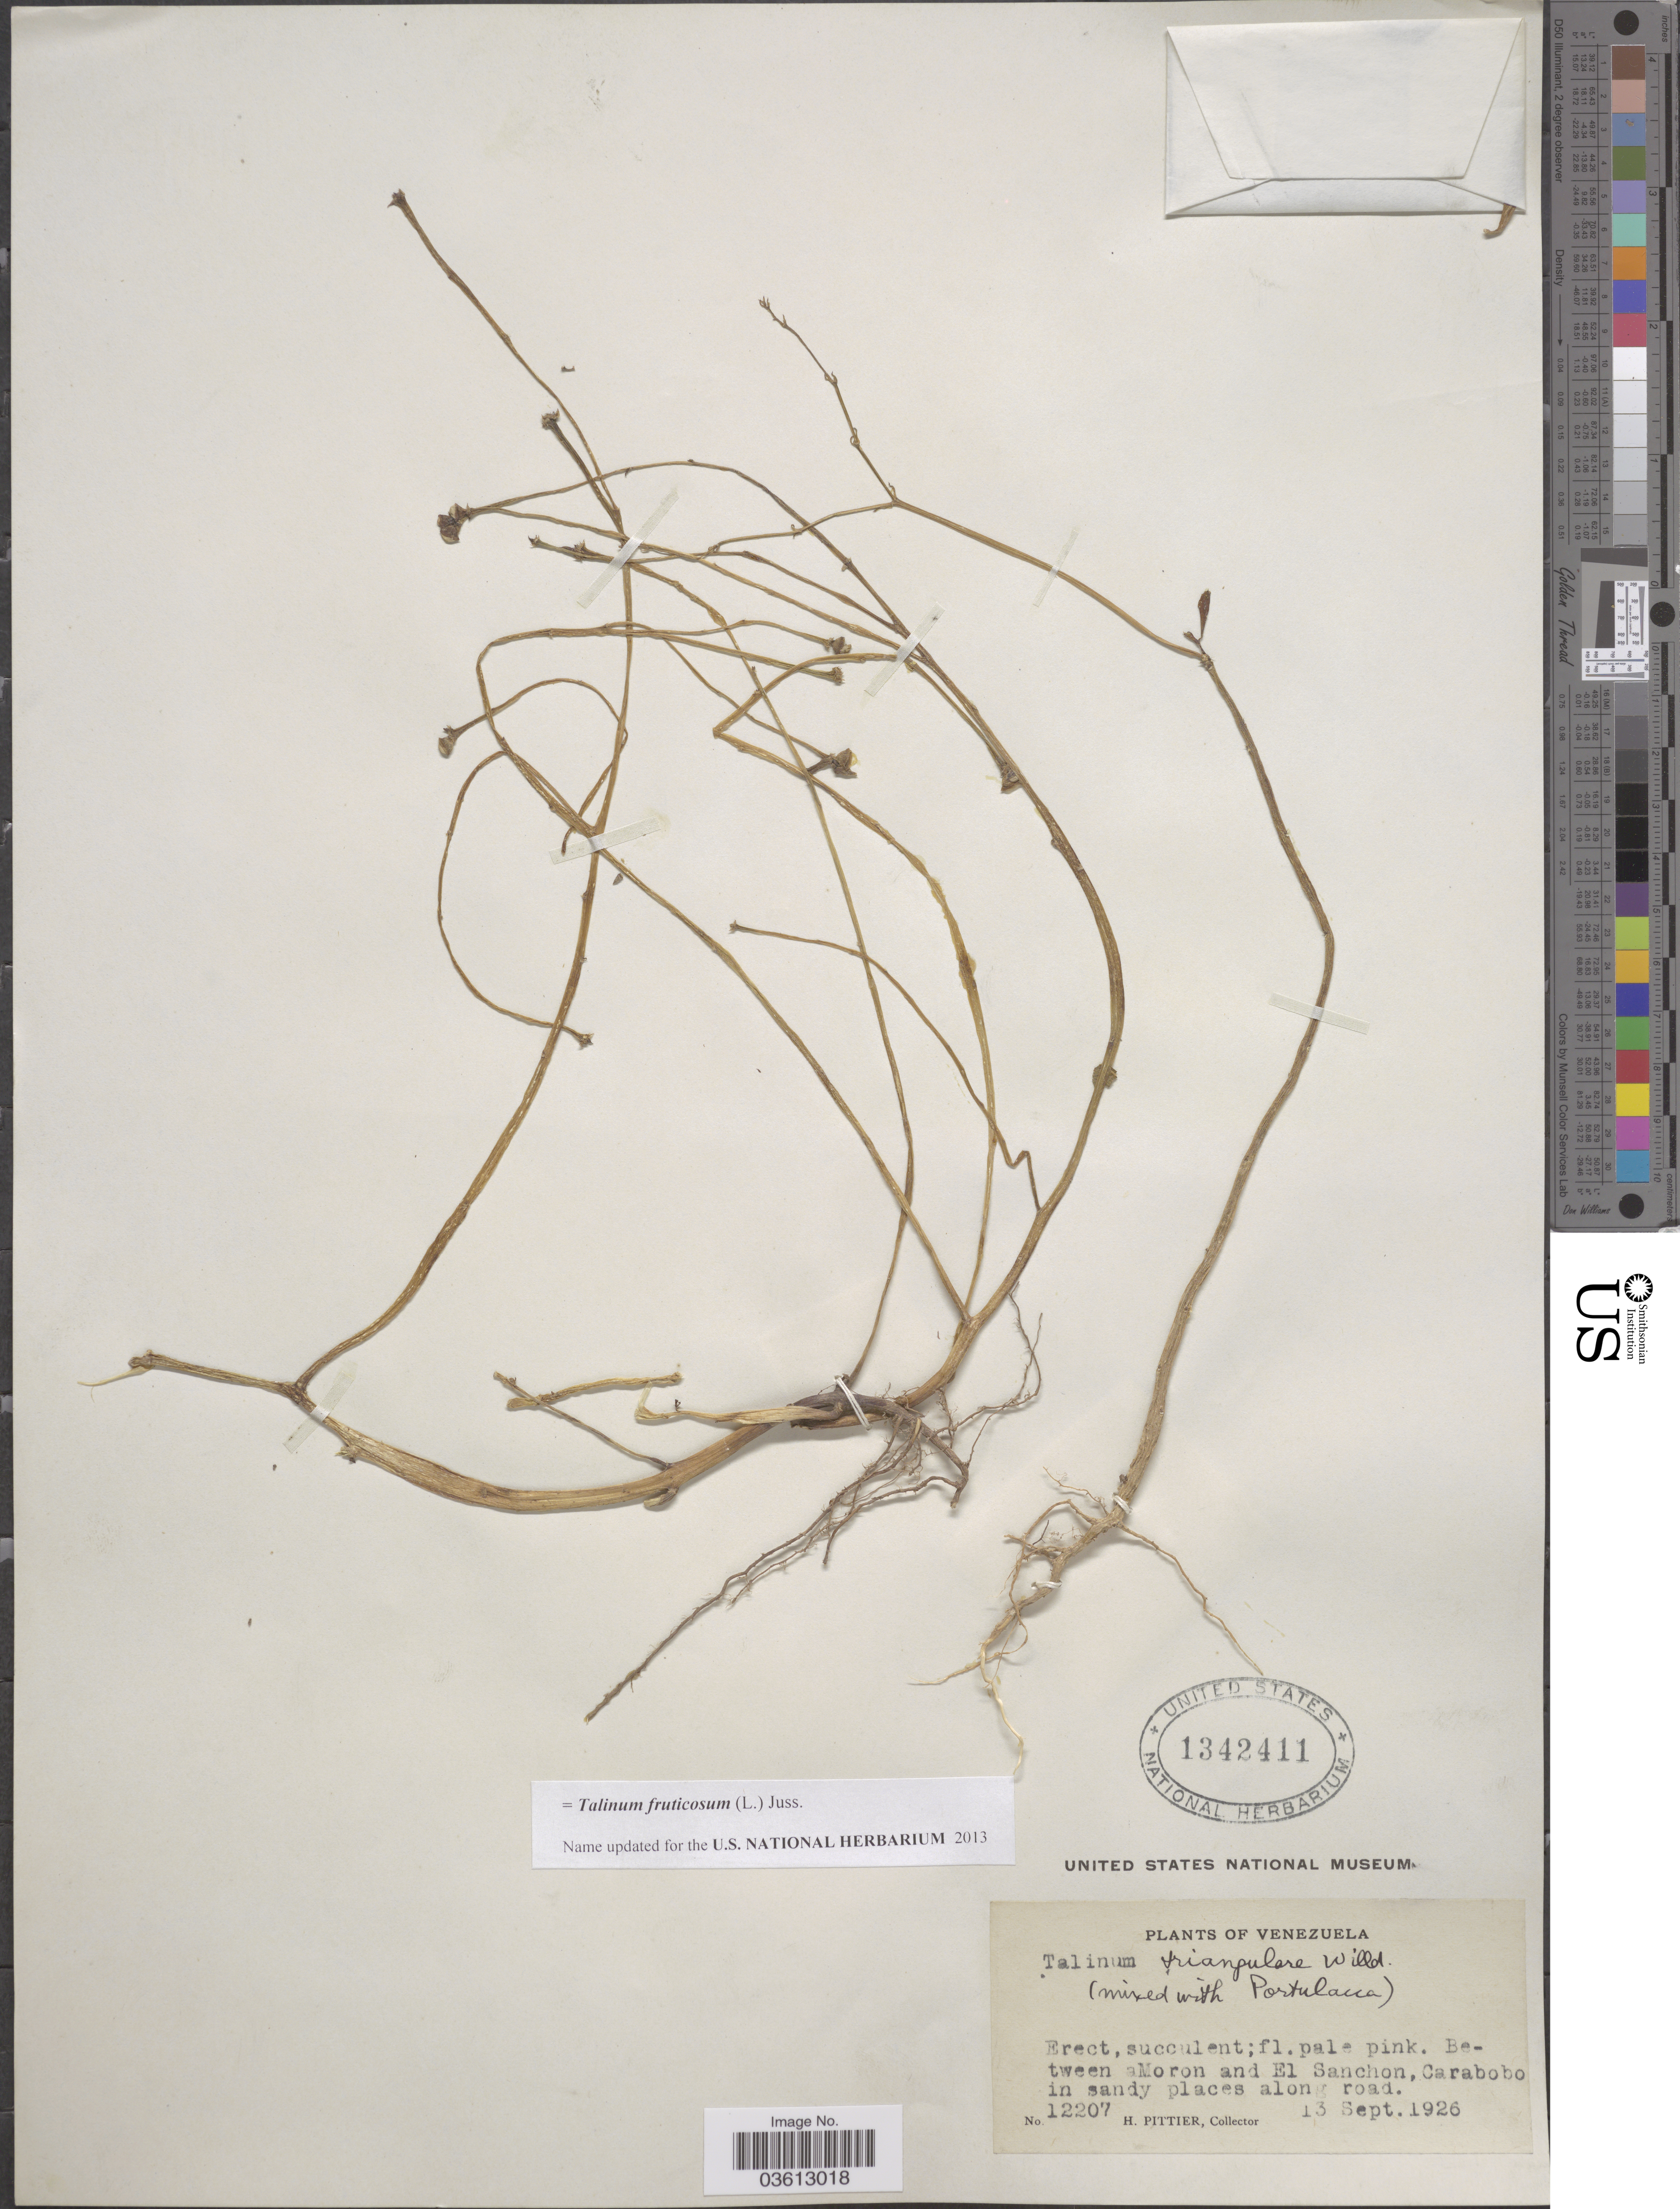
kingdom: Plantae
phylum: Tracheophyta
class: Magnoliopsida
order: Caryophyllales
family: Talinaceae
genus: Talinum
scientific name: Talinum fruticosum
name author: (L.) Juss.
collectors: H. F. Pittier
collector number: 12207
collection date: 1926-09-13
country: Venezuela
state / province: Carabobo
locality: Between aMoron and El Sanchon.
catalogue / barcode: US 1342411